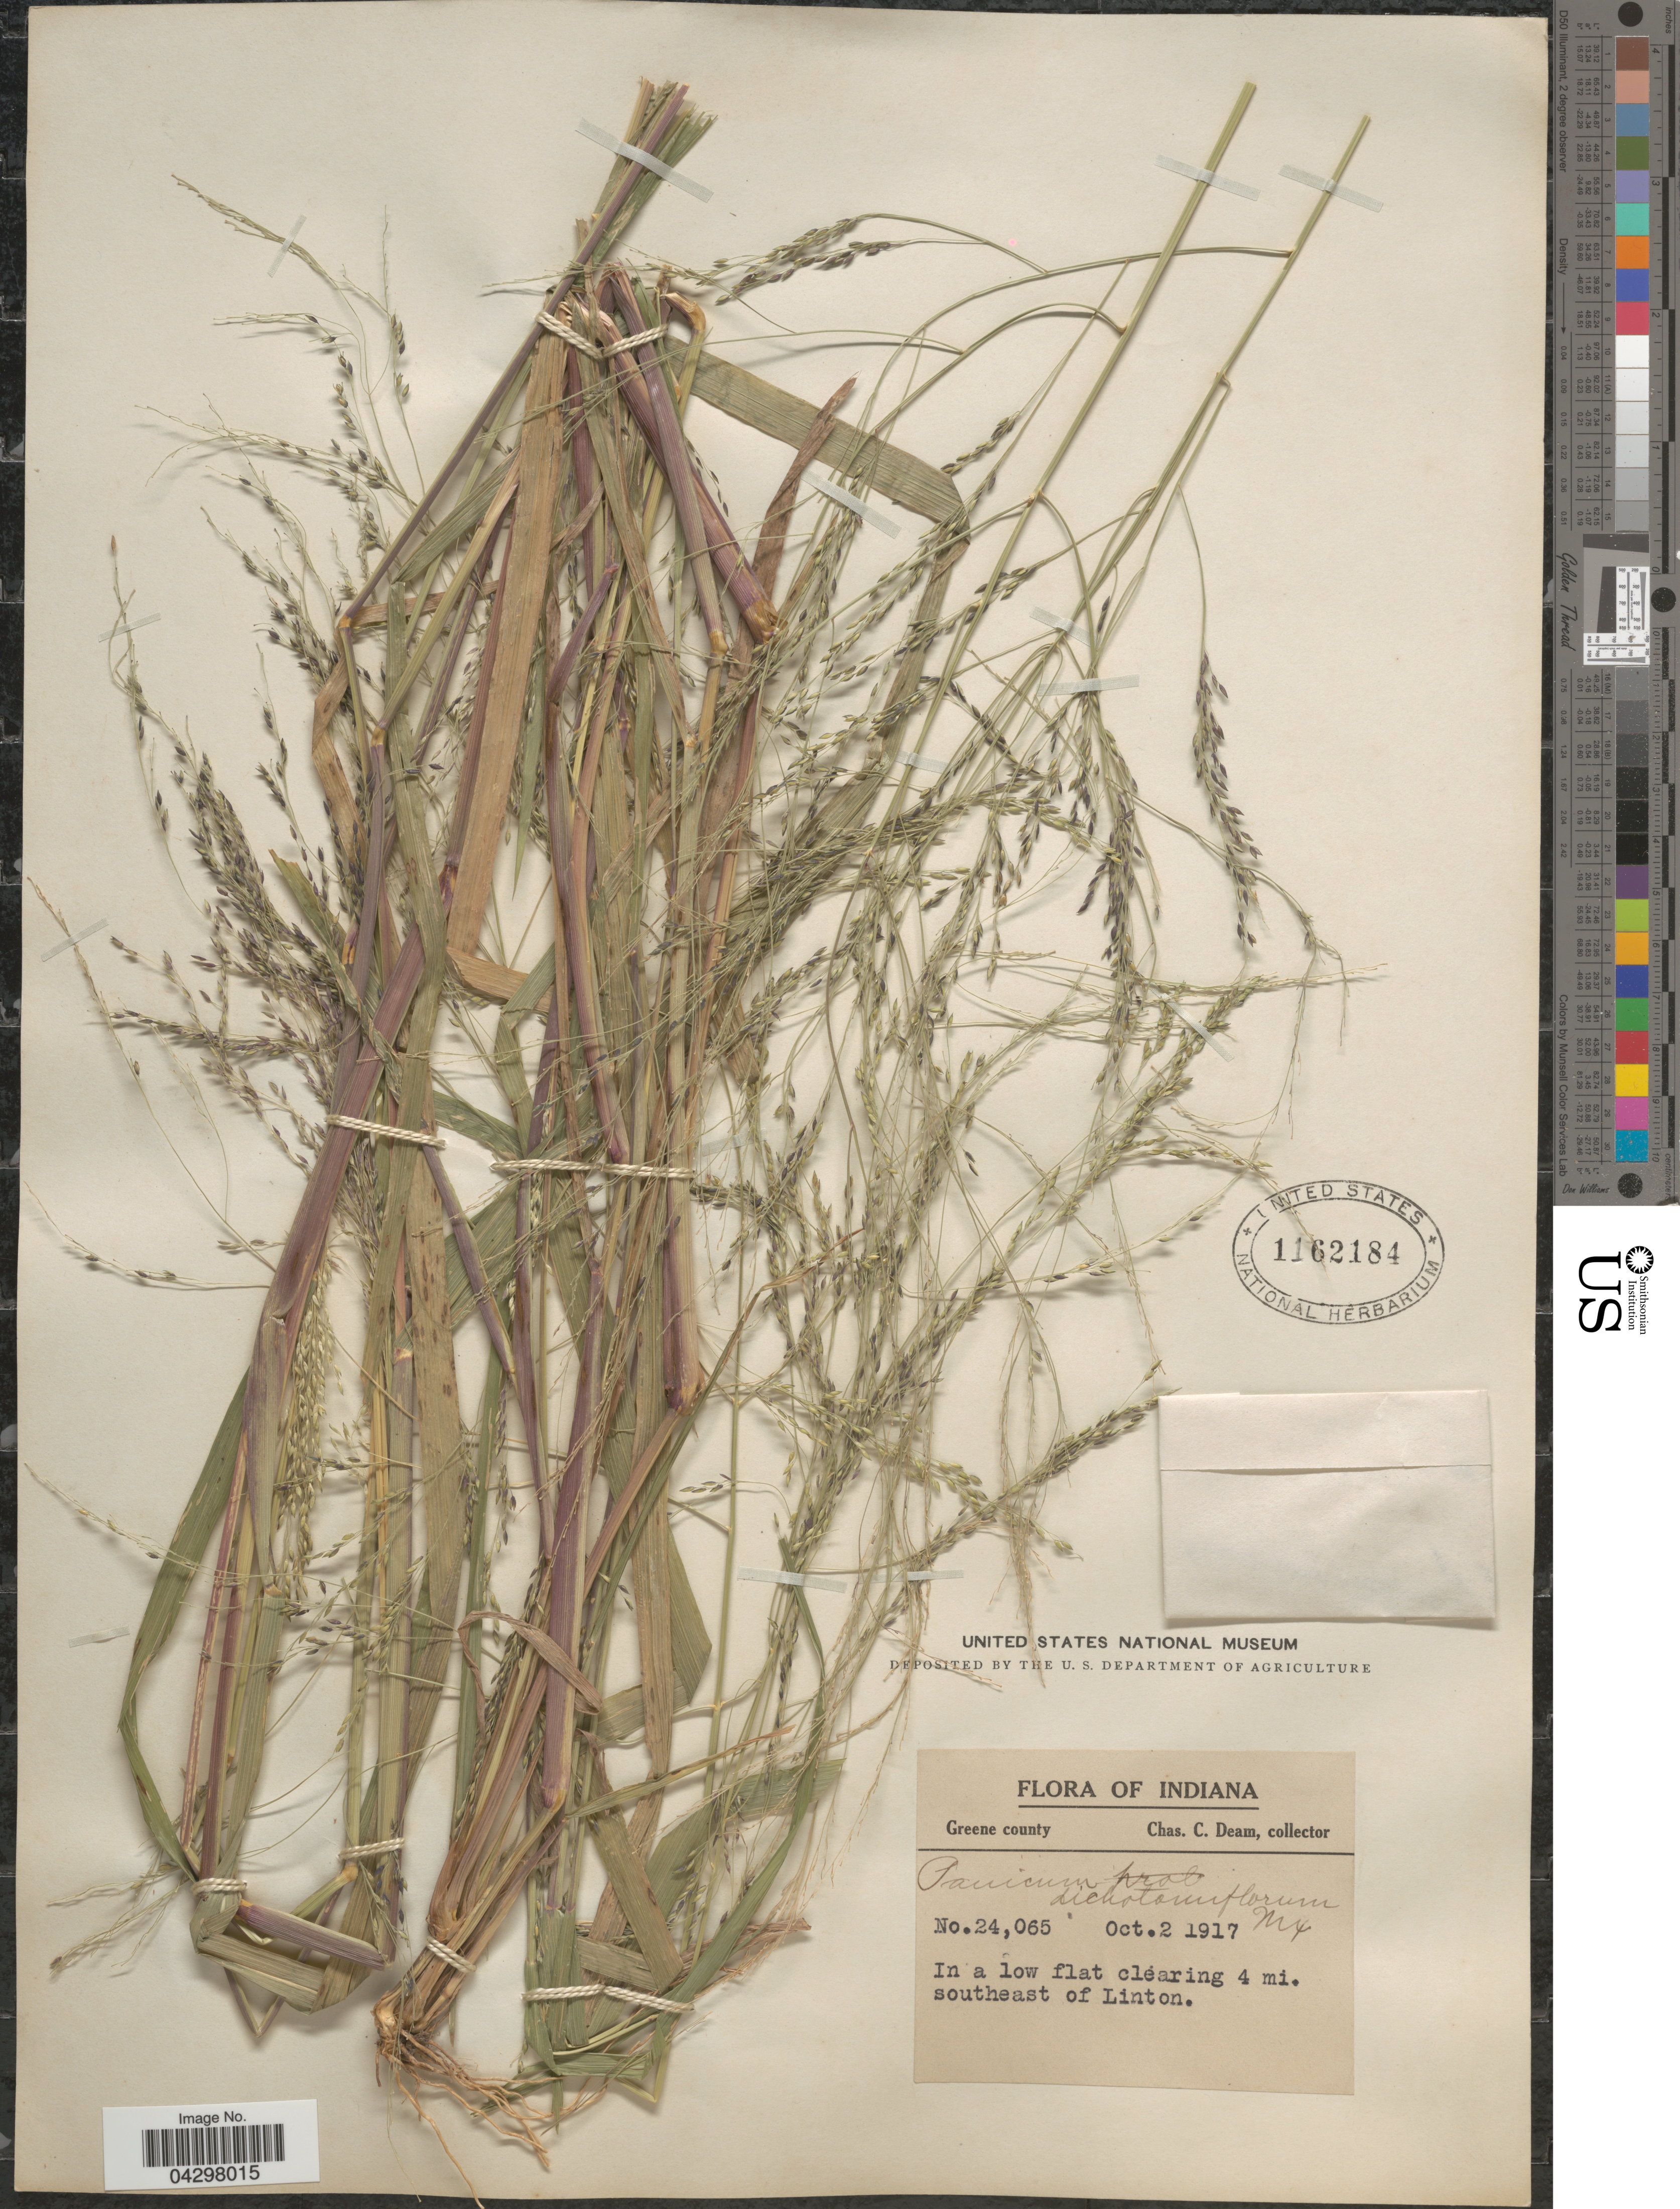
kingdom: Plantae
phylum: Tracheophyta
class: Liliopsida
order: Poales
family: Poaceae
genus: Panicum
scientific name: Panicum dichotomiflorum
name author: Michx.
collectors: C. C. Deam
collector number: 24065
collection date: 1917-10-02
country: United States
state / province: Indiana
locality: Greene county. In a low flat clearing 4 mi. southeast of Linton.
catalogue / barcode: US 1162184